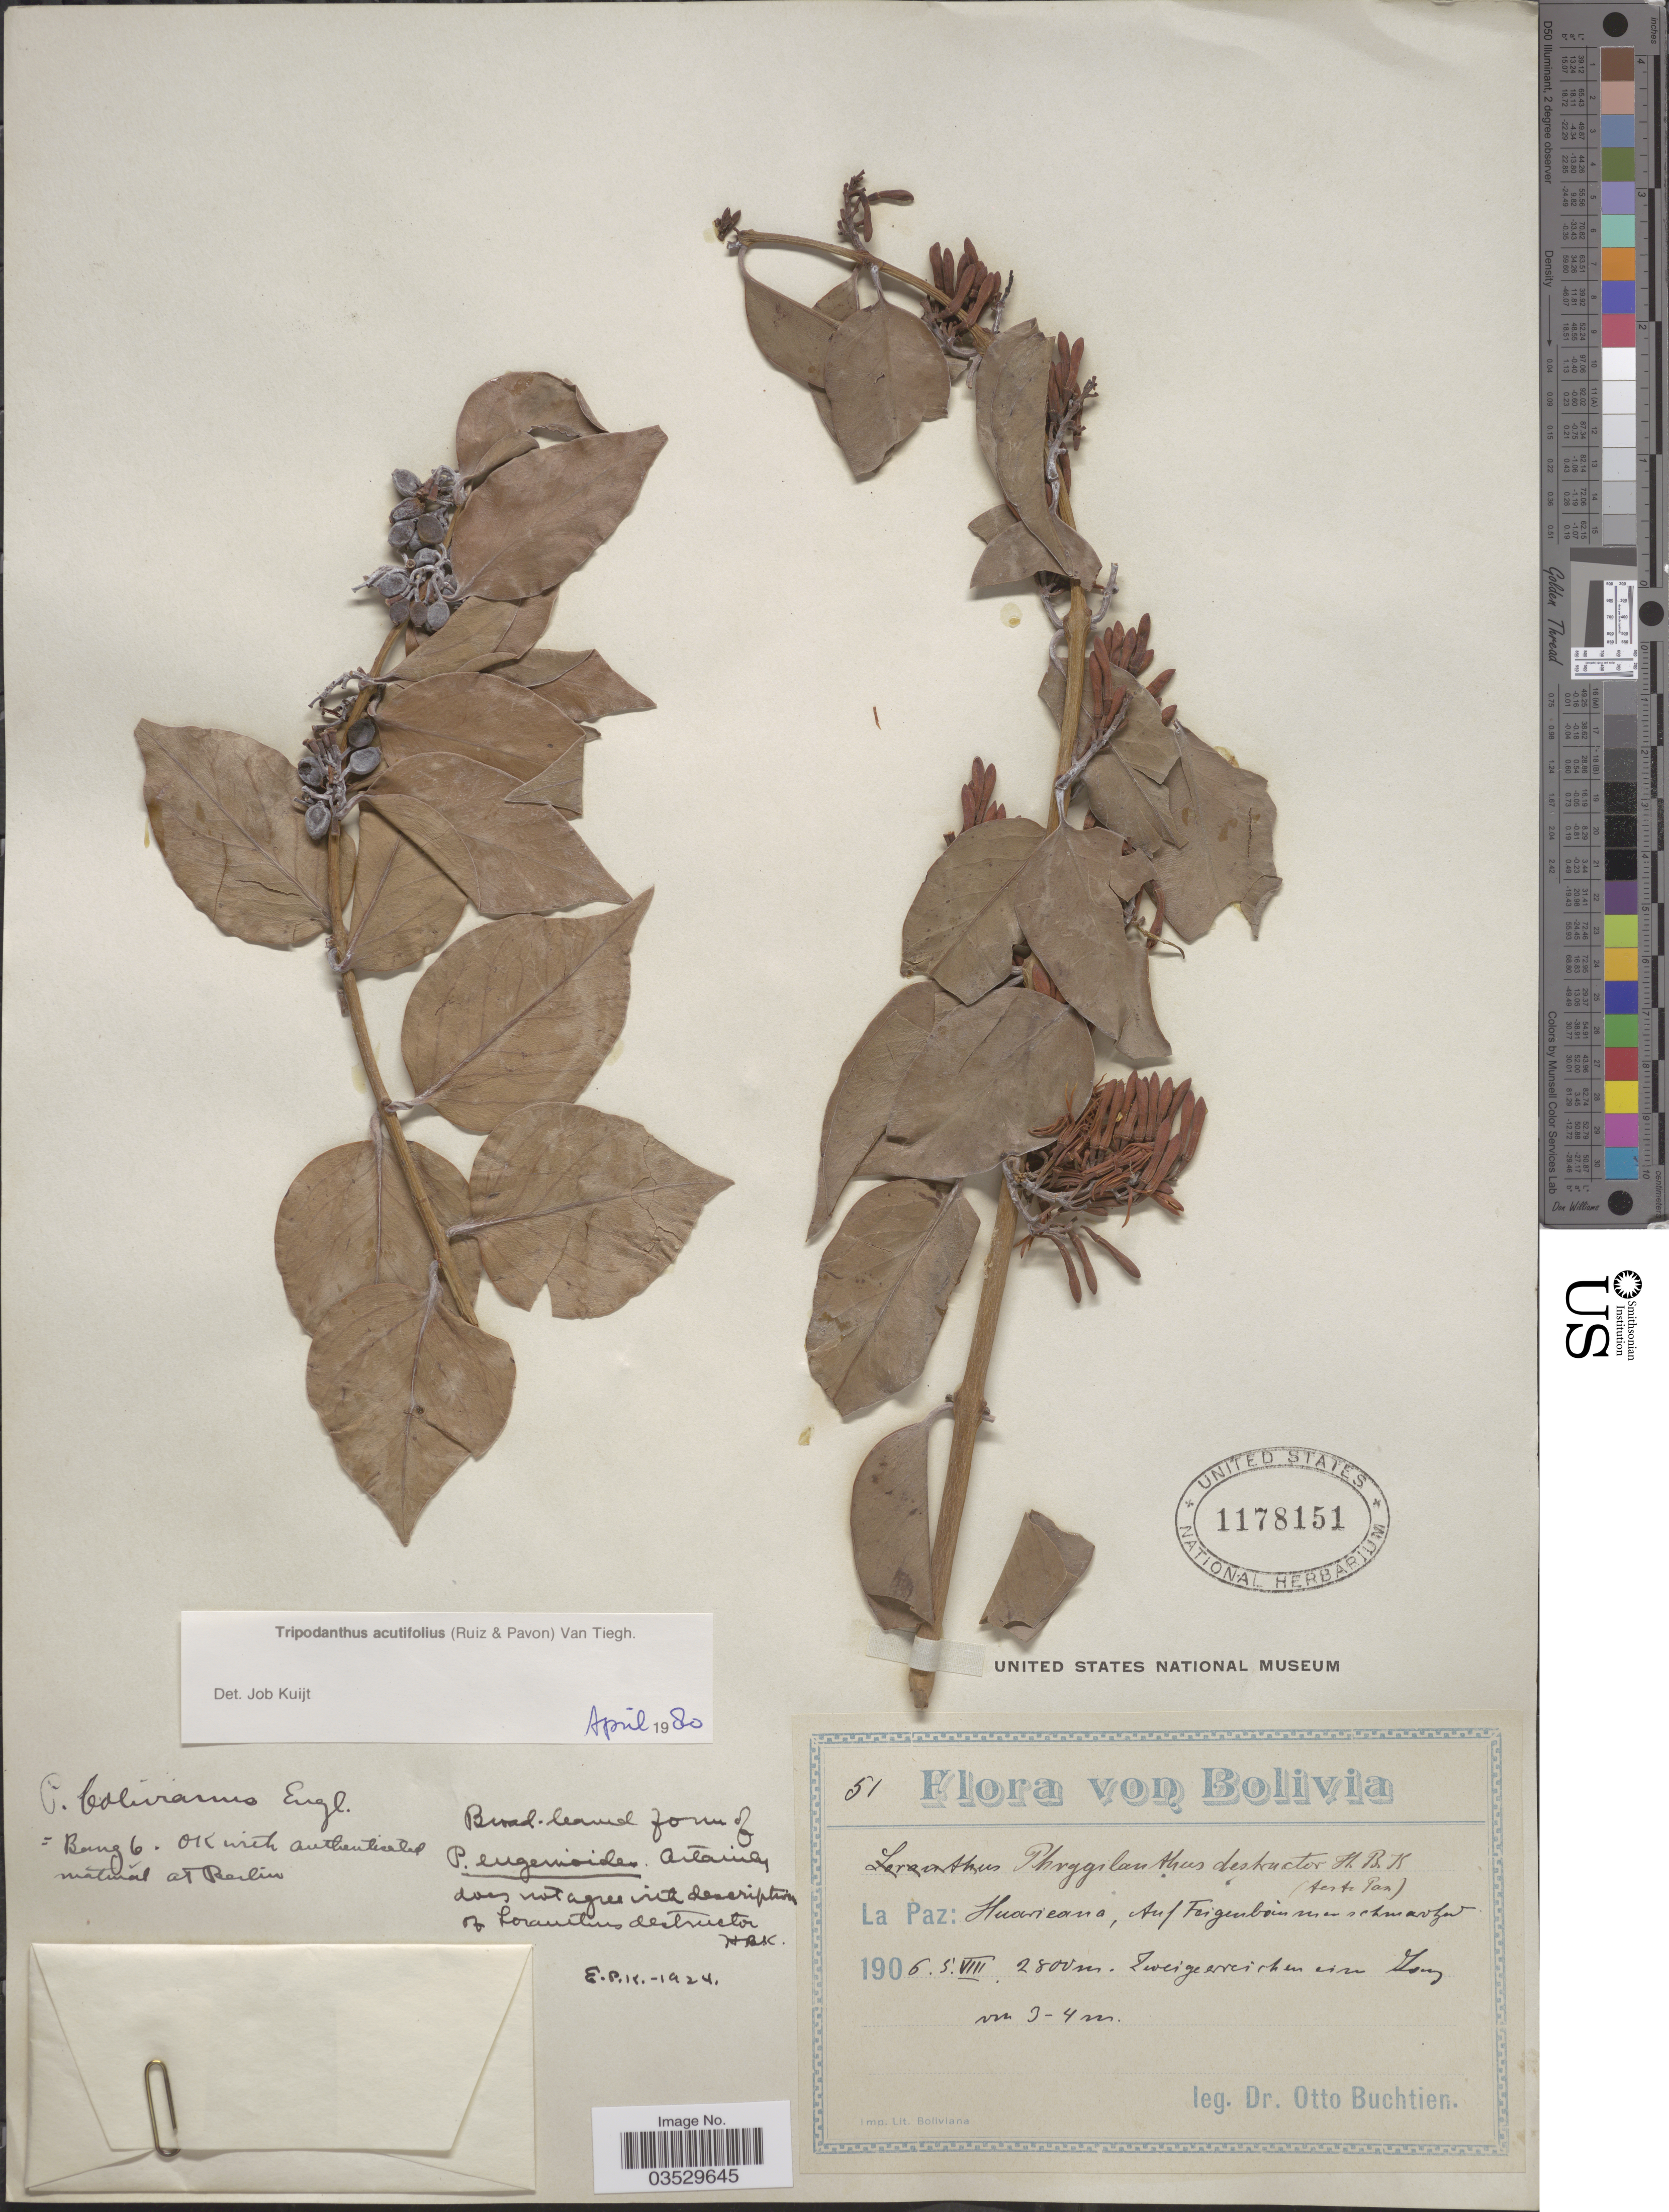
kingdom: Plantae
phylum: Tracheophyta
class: Magnoliopsida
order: Santalales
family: Loranthaceae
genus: Tripodanthus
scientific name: Tripodanthus acutifolius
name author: Tiegh.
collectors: O. Buchtien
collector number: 51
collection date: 1906-08-05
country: Bolivia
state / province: La Paz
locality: Huaricana.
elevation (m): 2800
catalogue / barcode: US 1178151